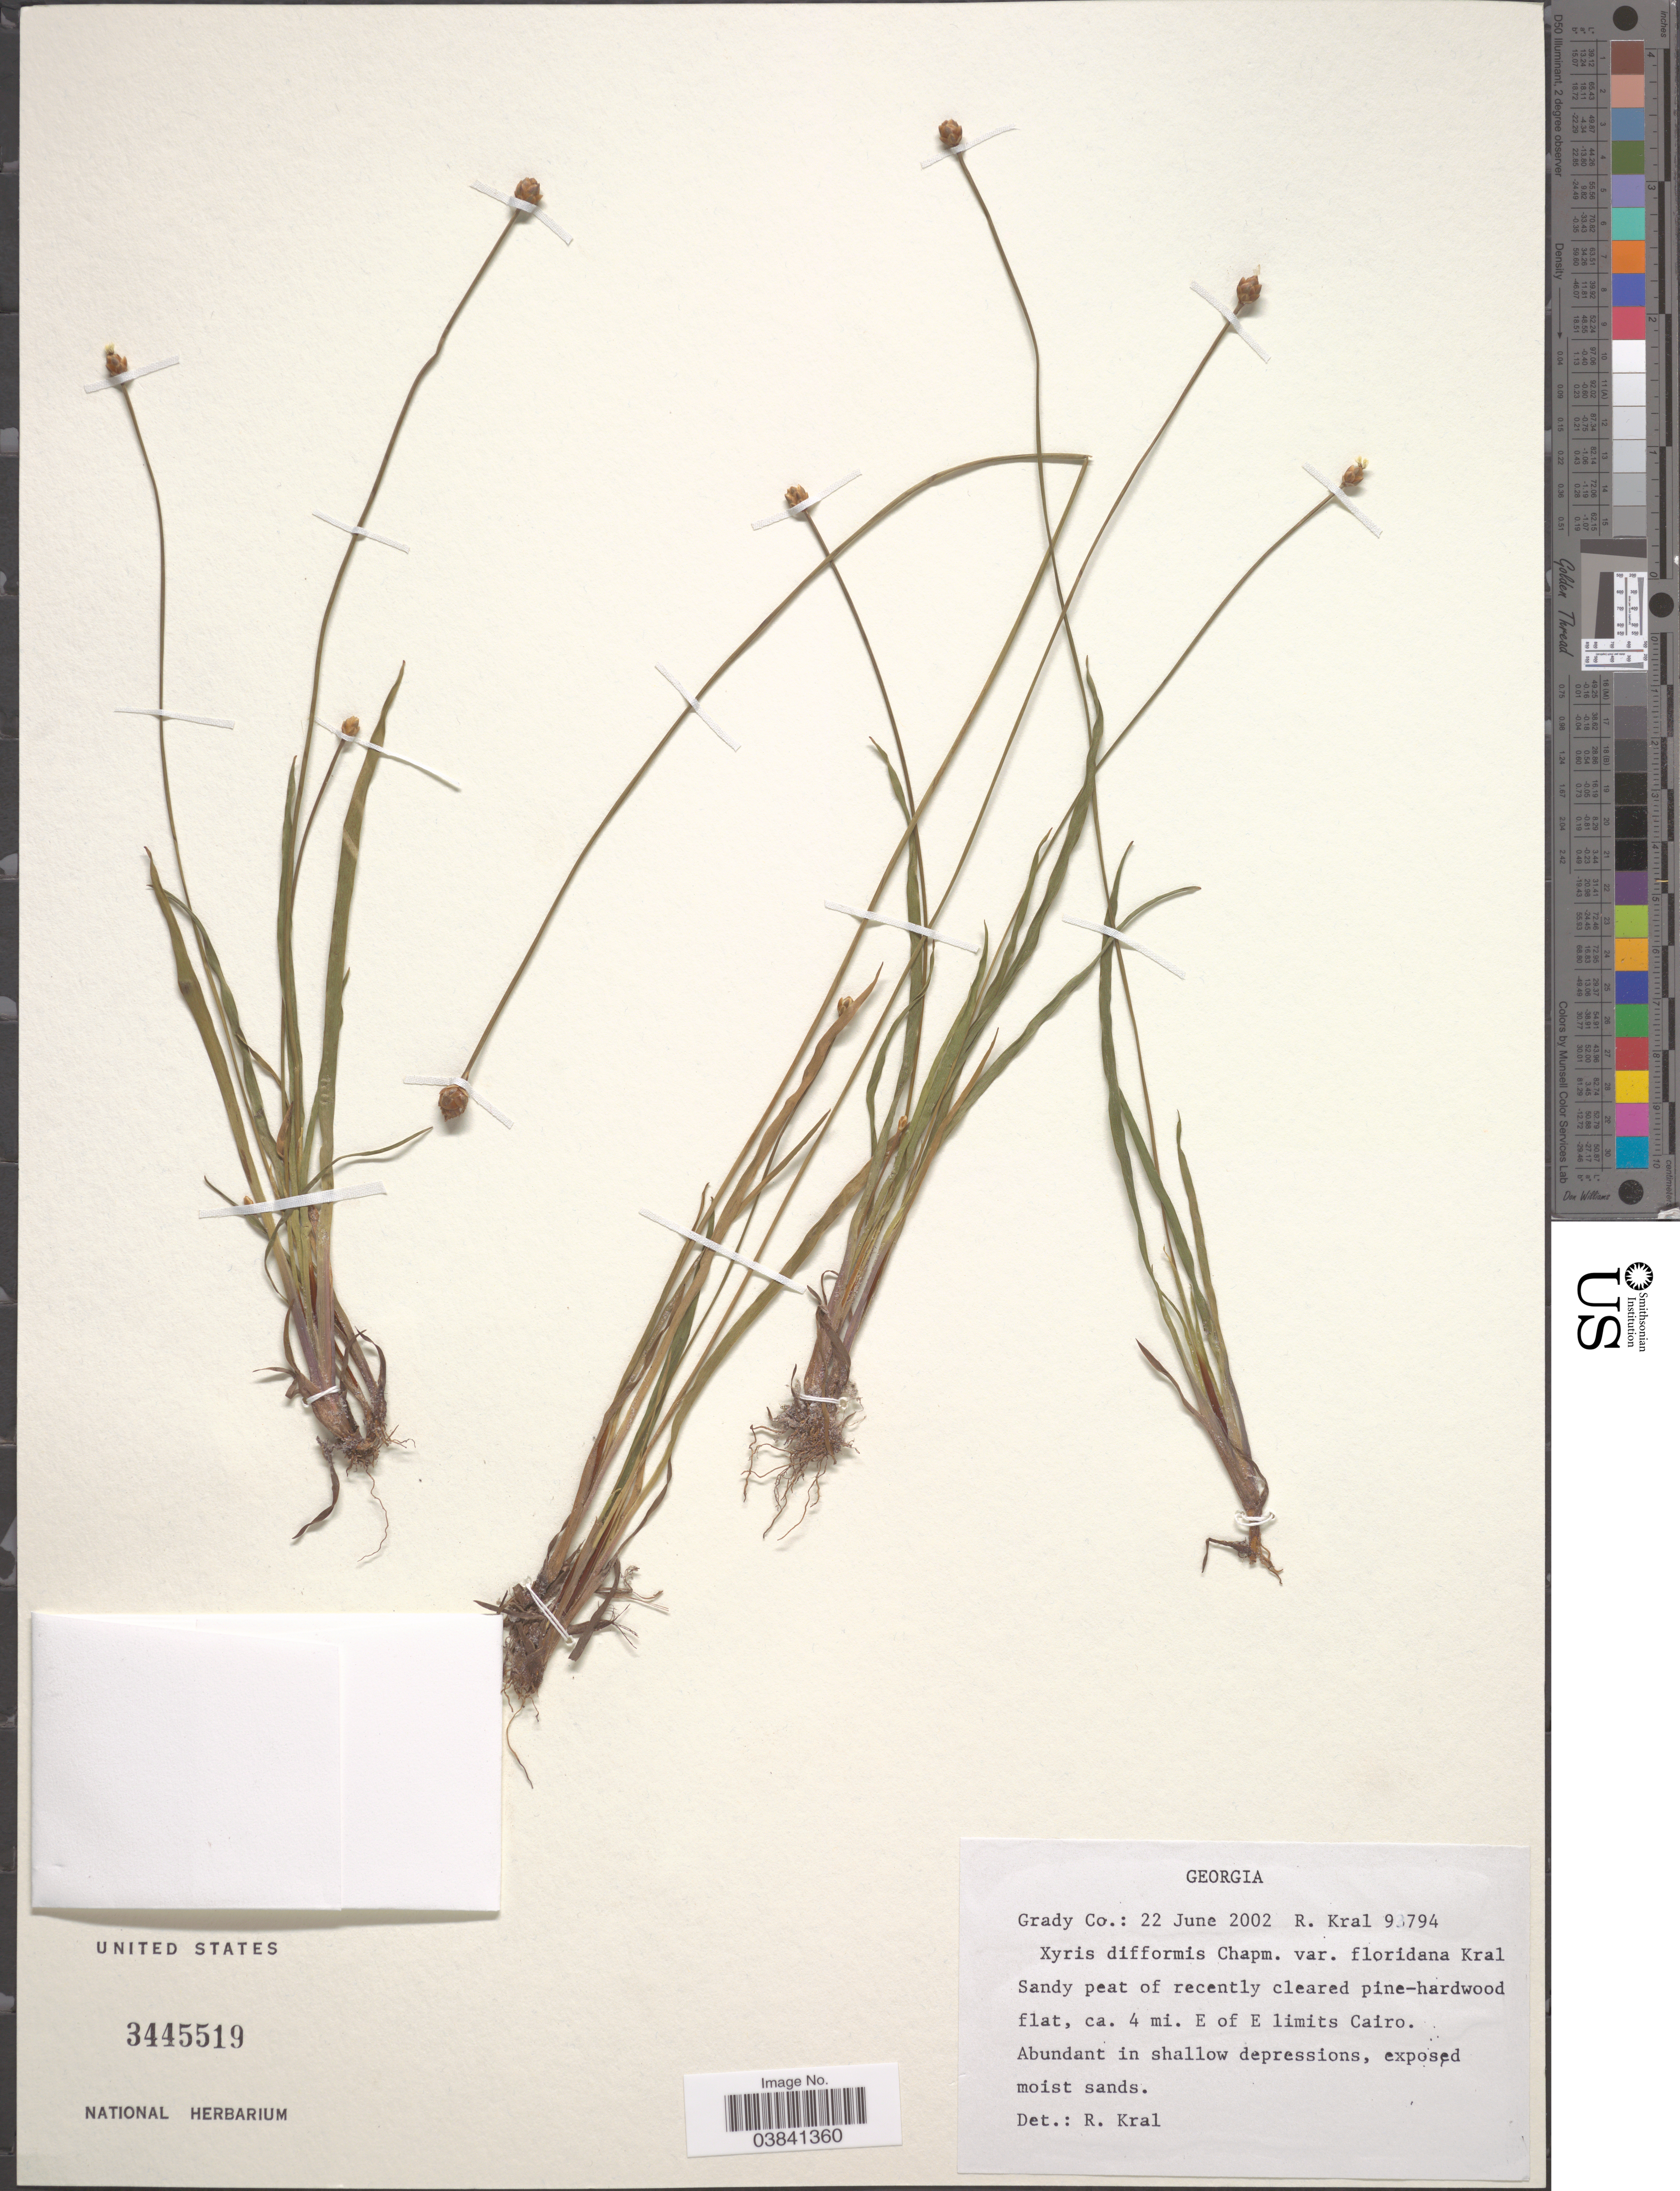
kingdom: Plantae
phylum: Tracheophyta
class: Liliopsida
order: Poales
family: Xyridaceae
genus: Xyris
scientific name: Xyris difformis var. floridana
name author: Kral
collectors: R. Kral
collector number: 93794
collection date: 2002-06-22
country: United States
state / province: Georgia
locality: Grady Co.: ca. 4 mi. E of E limits Cairo.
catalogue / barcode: US 3445519